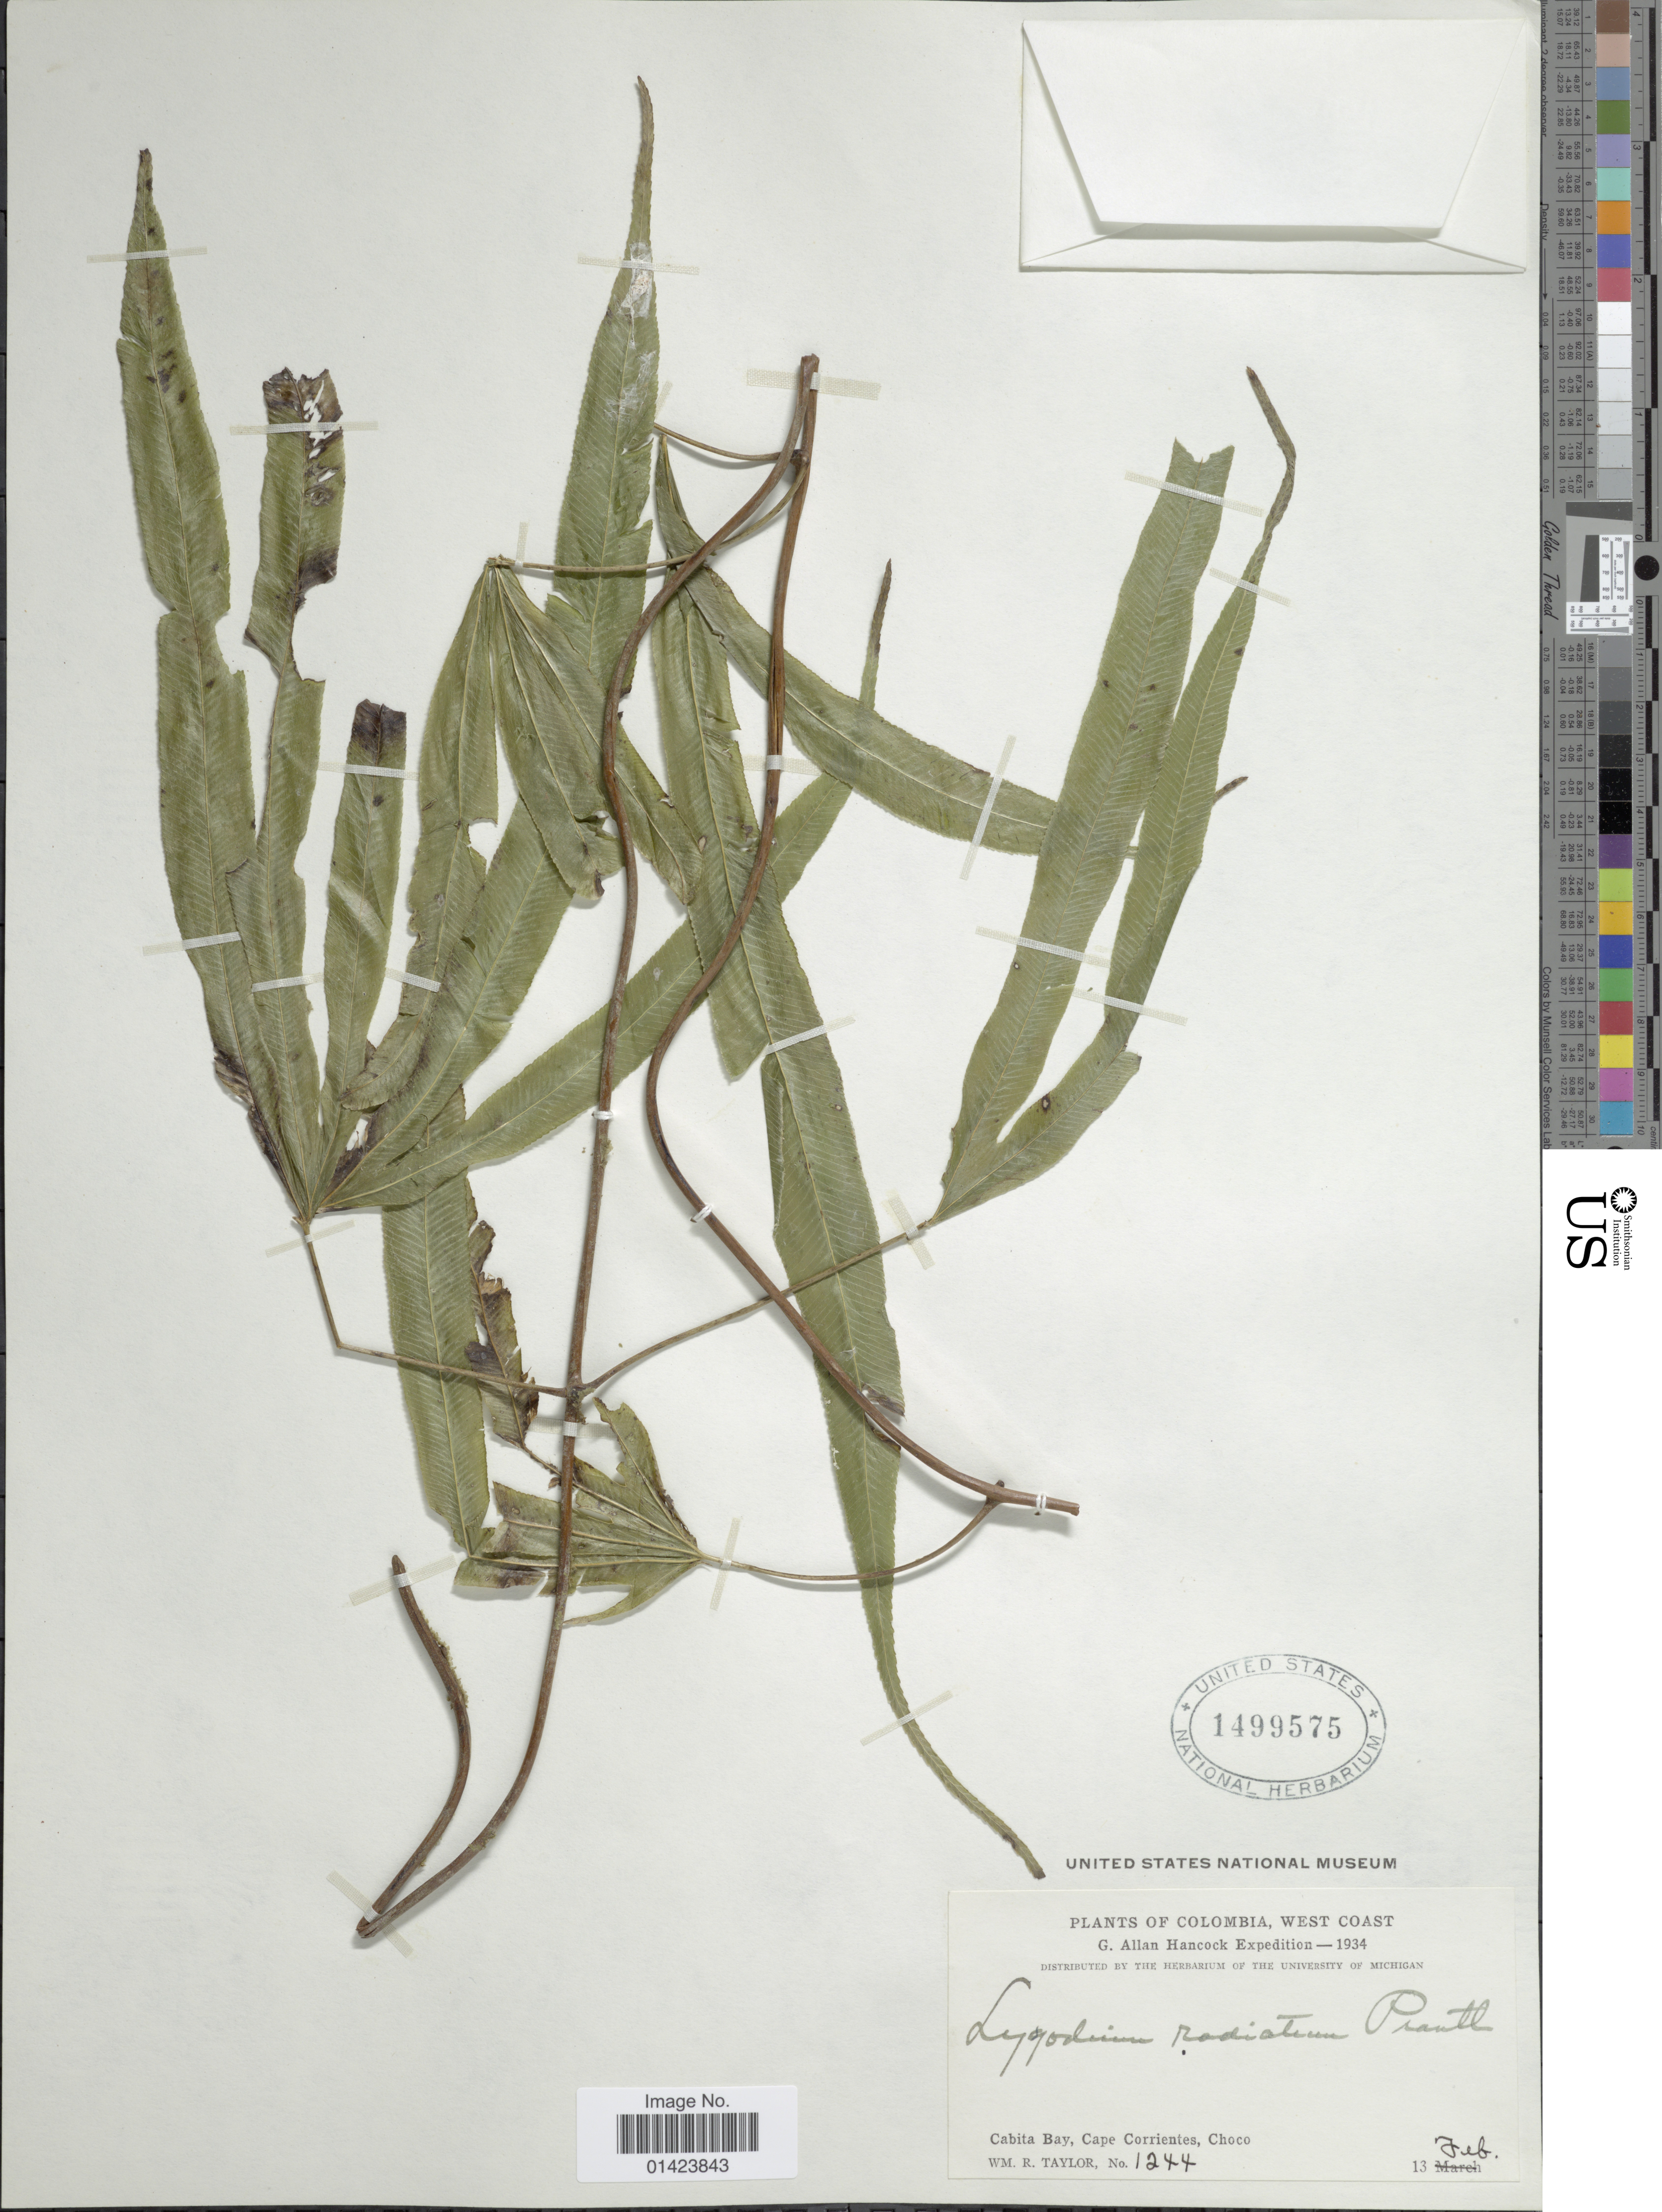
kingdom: Plantae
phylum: Tracheophyta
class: Polypodiopsida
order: Schizaeales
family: Lygodiaceae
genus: Lygodium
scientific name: Lygodium radiatum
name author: Prantl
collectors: W. R. Taylor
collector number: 1244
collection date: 1934-02-13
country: Argentina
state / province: Corrientes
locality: Colombia West Coast, Cabita Bay, Cape Corrientes, Choco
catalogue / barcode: US 1499575